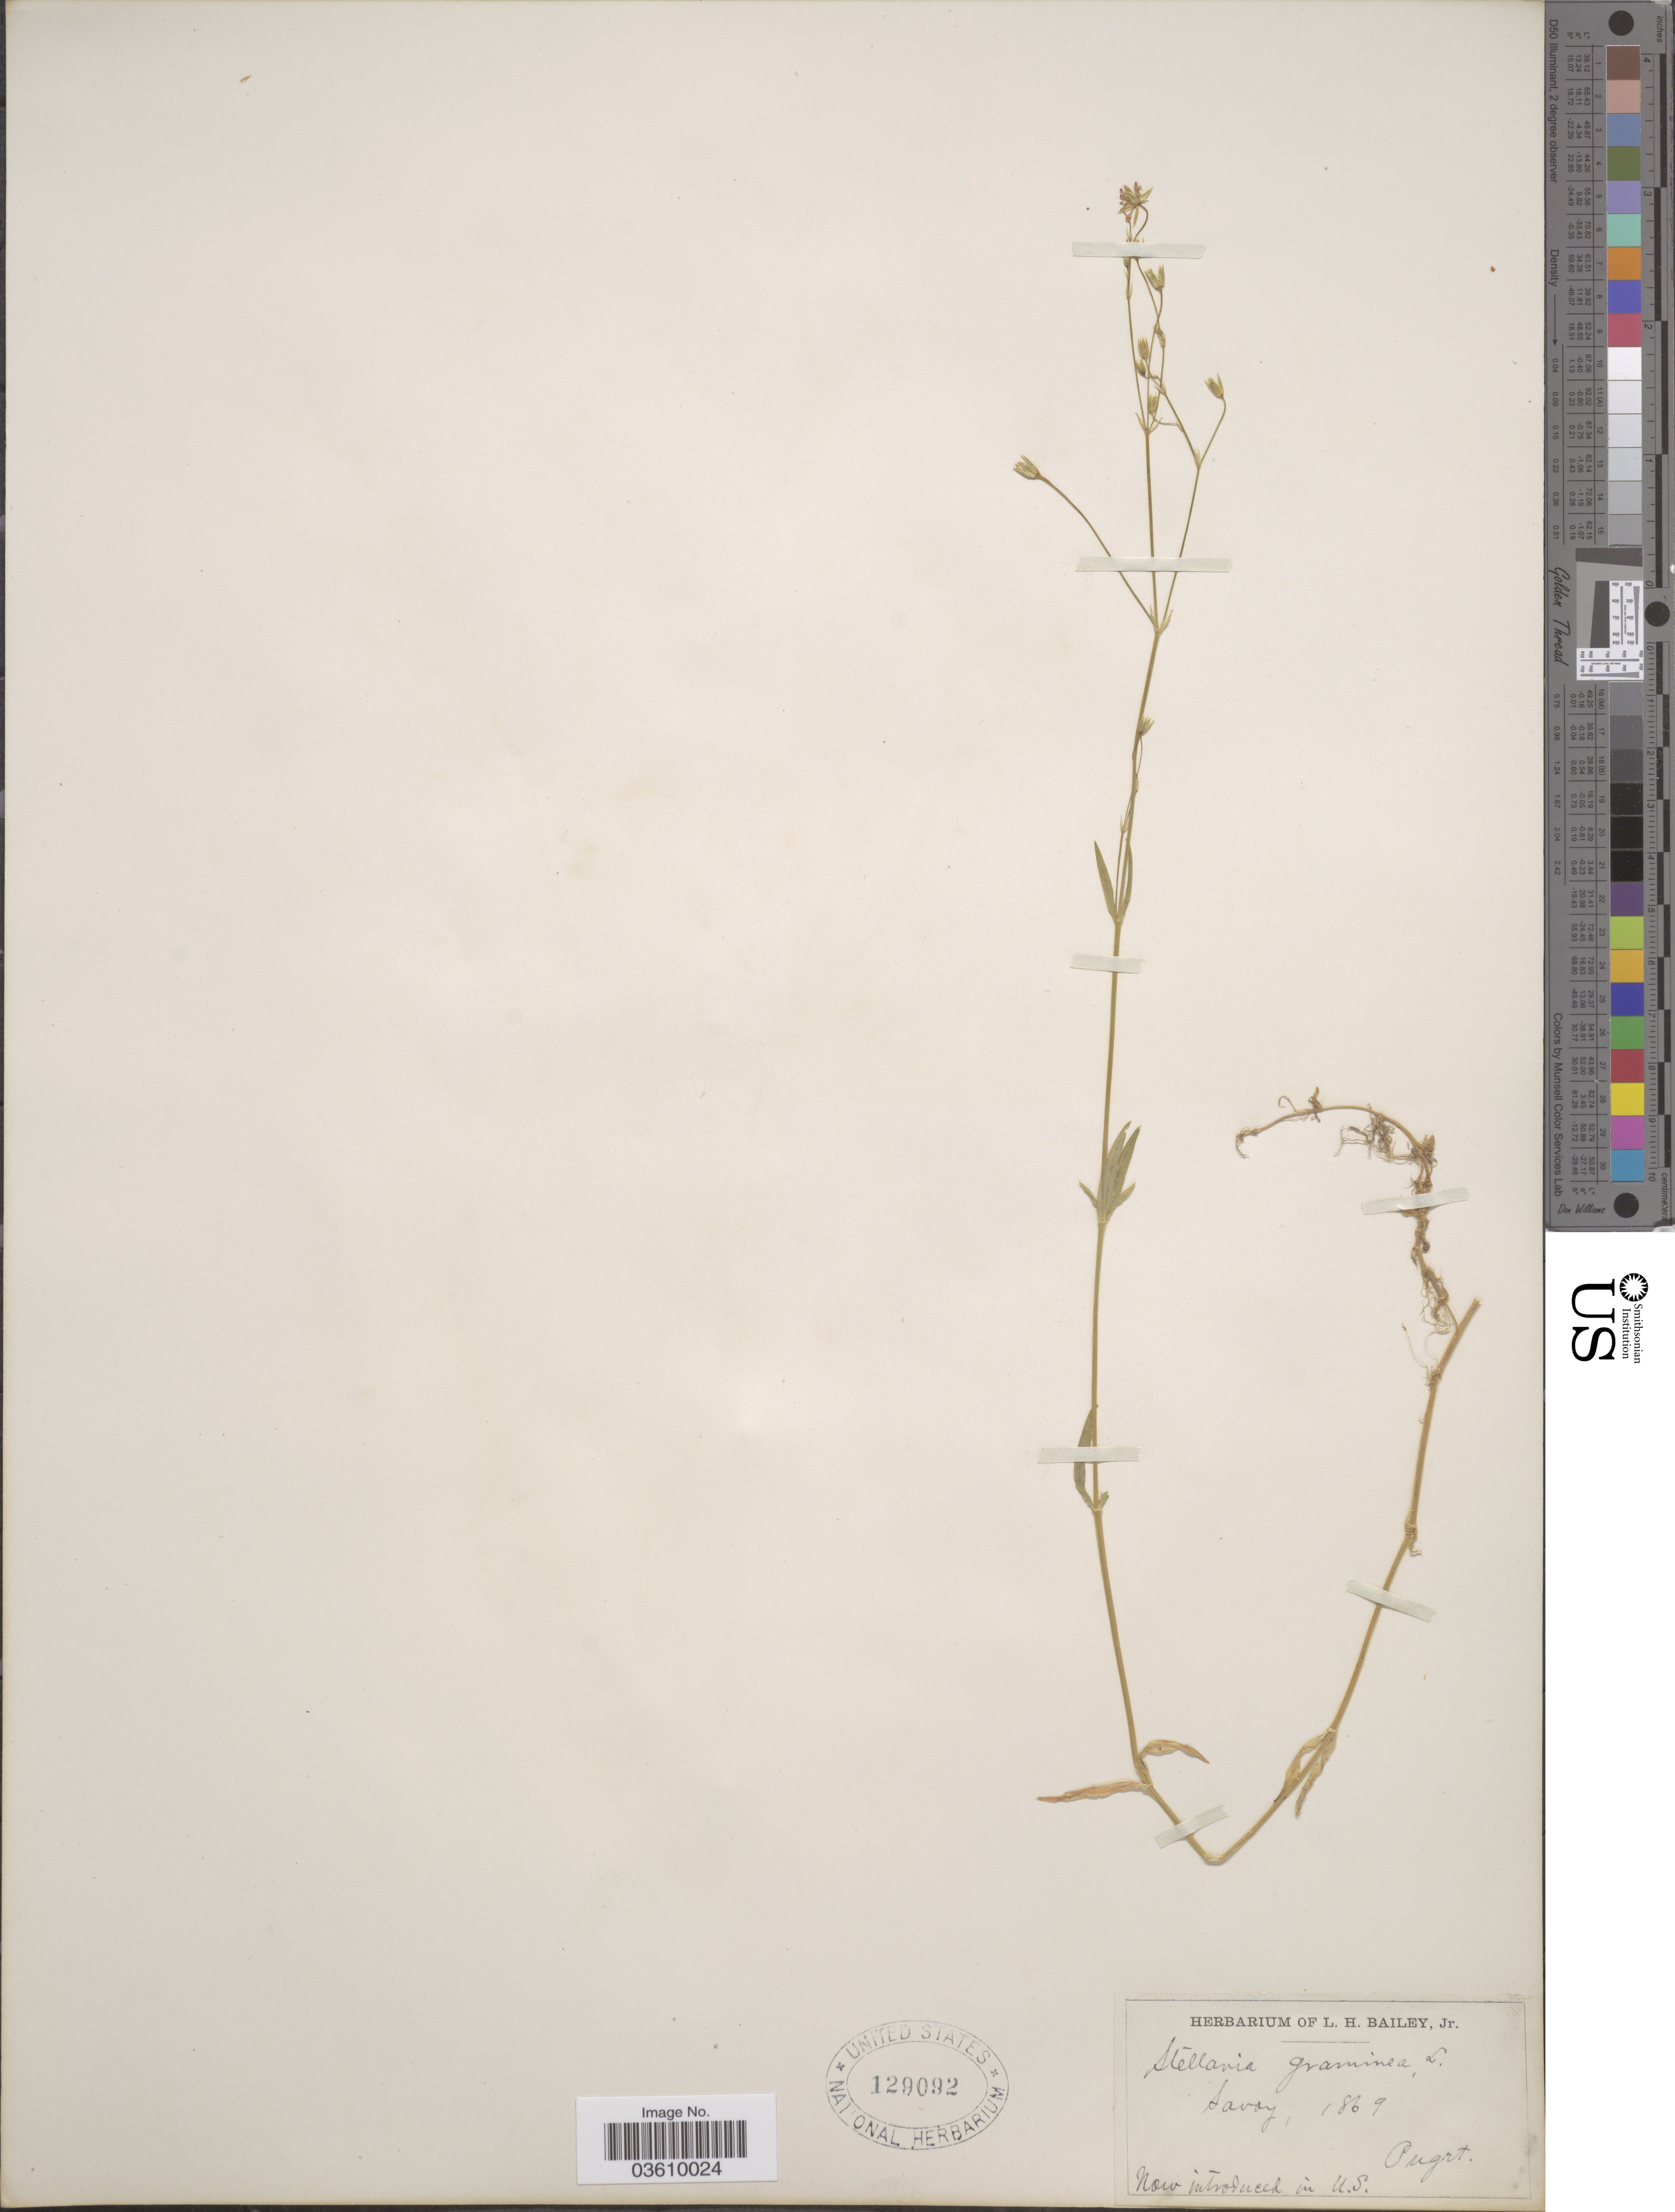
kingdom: Plantae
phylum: Tracheophyta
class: Magnoliopsida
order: Caryophyllales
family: Caryophyllaceae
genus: Stellaria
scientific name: Stellaria graminea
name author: L.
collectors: -. Puget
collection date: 1869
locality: Savoy.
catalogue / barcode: US 129092